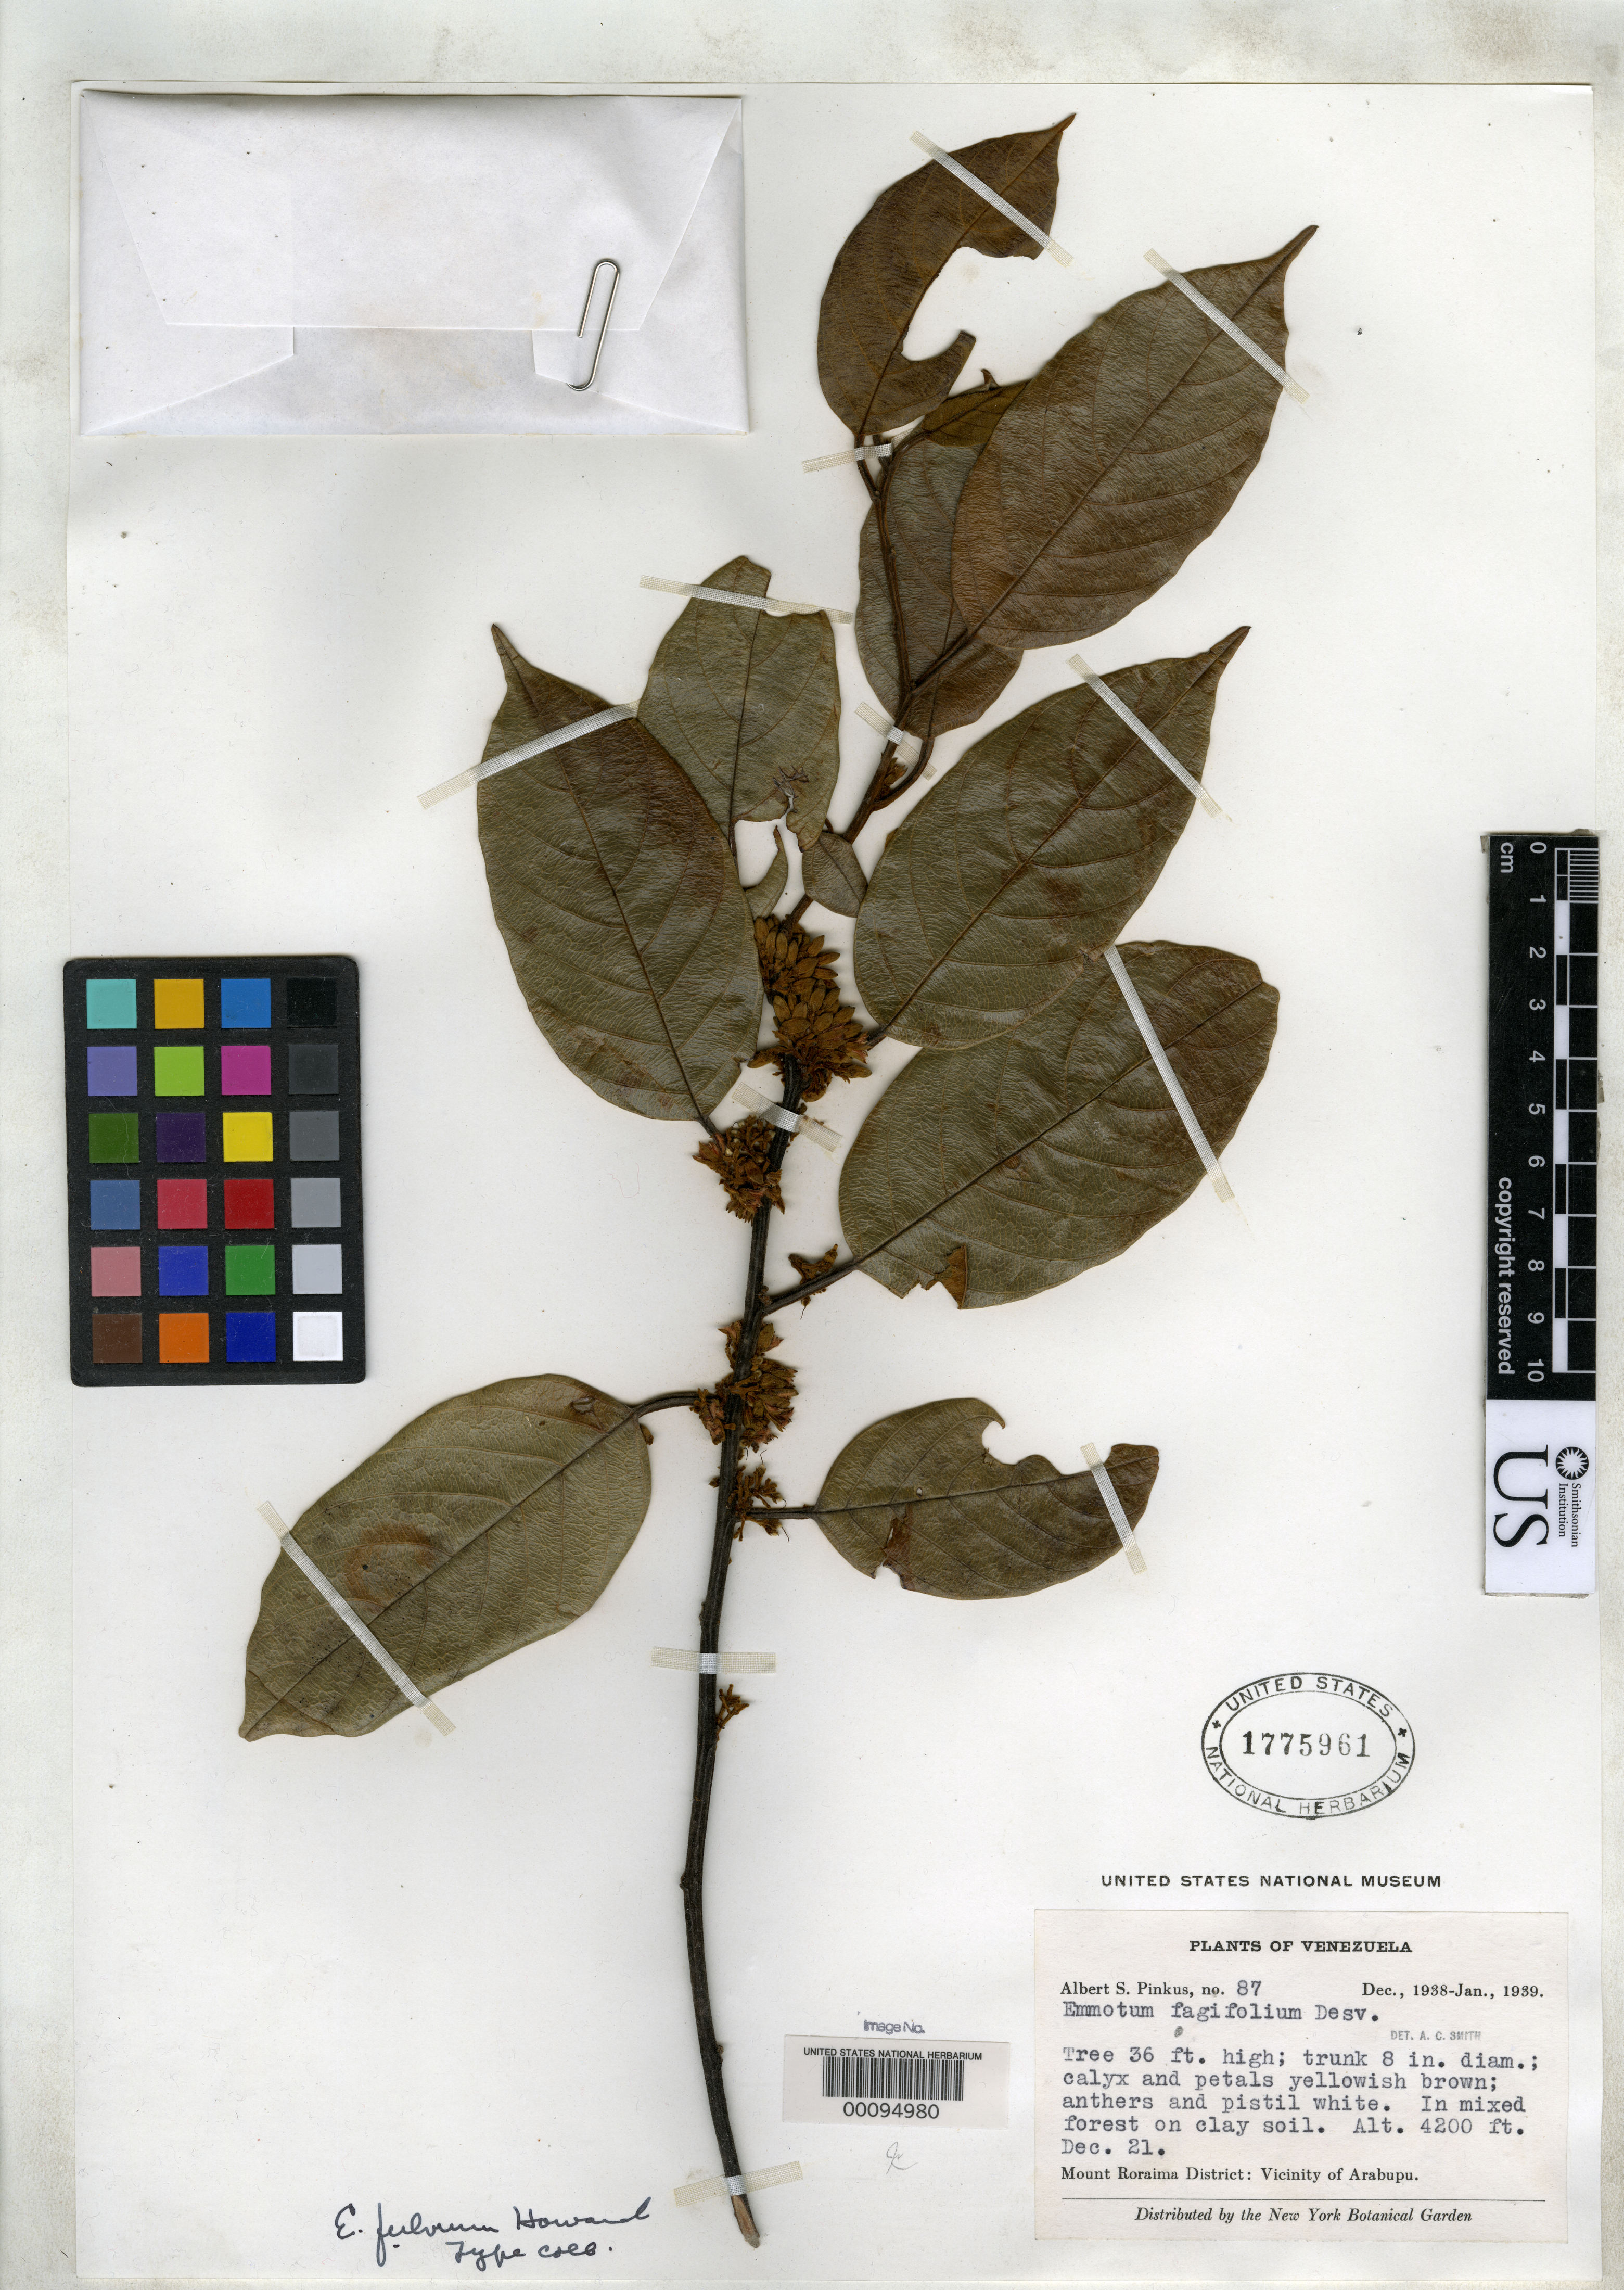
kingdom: Plantae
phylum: Tracheophyta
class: Magnoliopsida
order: Metteniusales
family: Metteniusaceae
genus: Emmotum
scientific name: Emmotum fulvum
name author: R.A. Howard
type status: Isotype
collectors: A. Pinkus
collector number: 87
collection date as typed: Dec 1938 to -- Jan 1939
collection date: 1938-12/1939-01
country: Venezuela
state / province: Bolivar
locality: Mt. Roraima District, vicinity of Arabupu.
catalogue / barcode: US 1775961